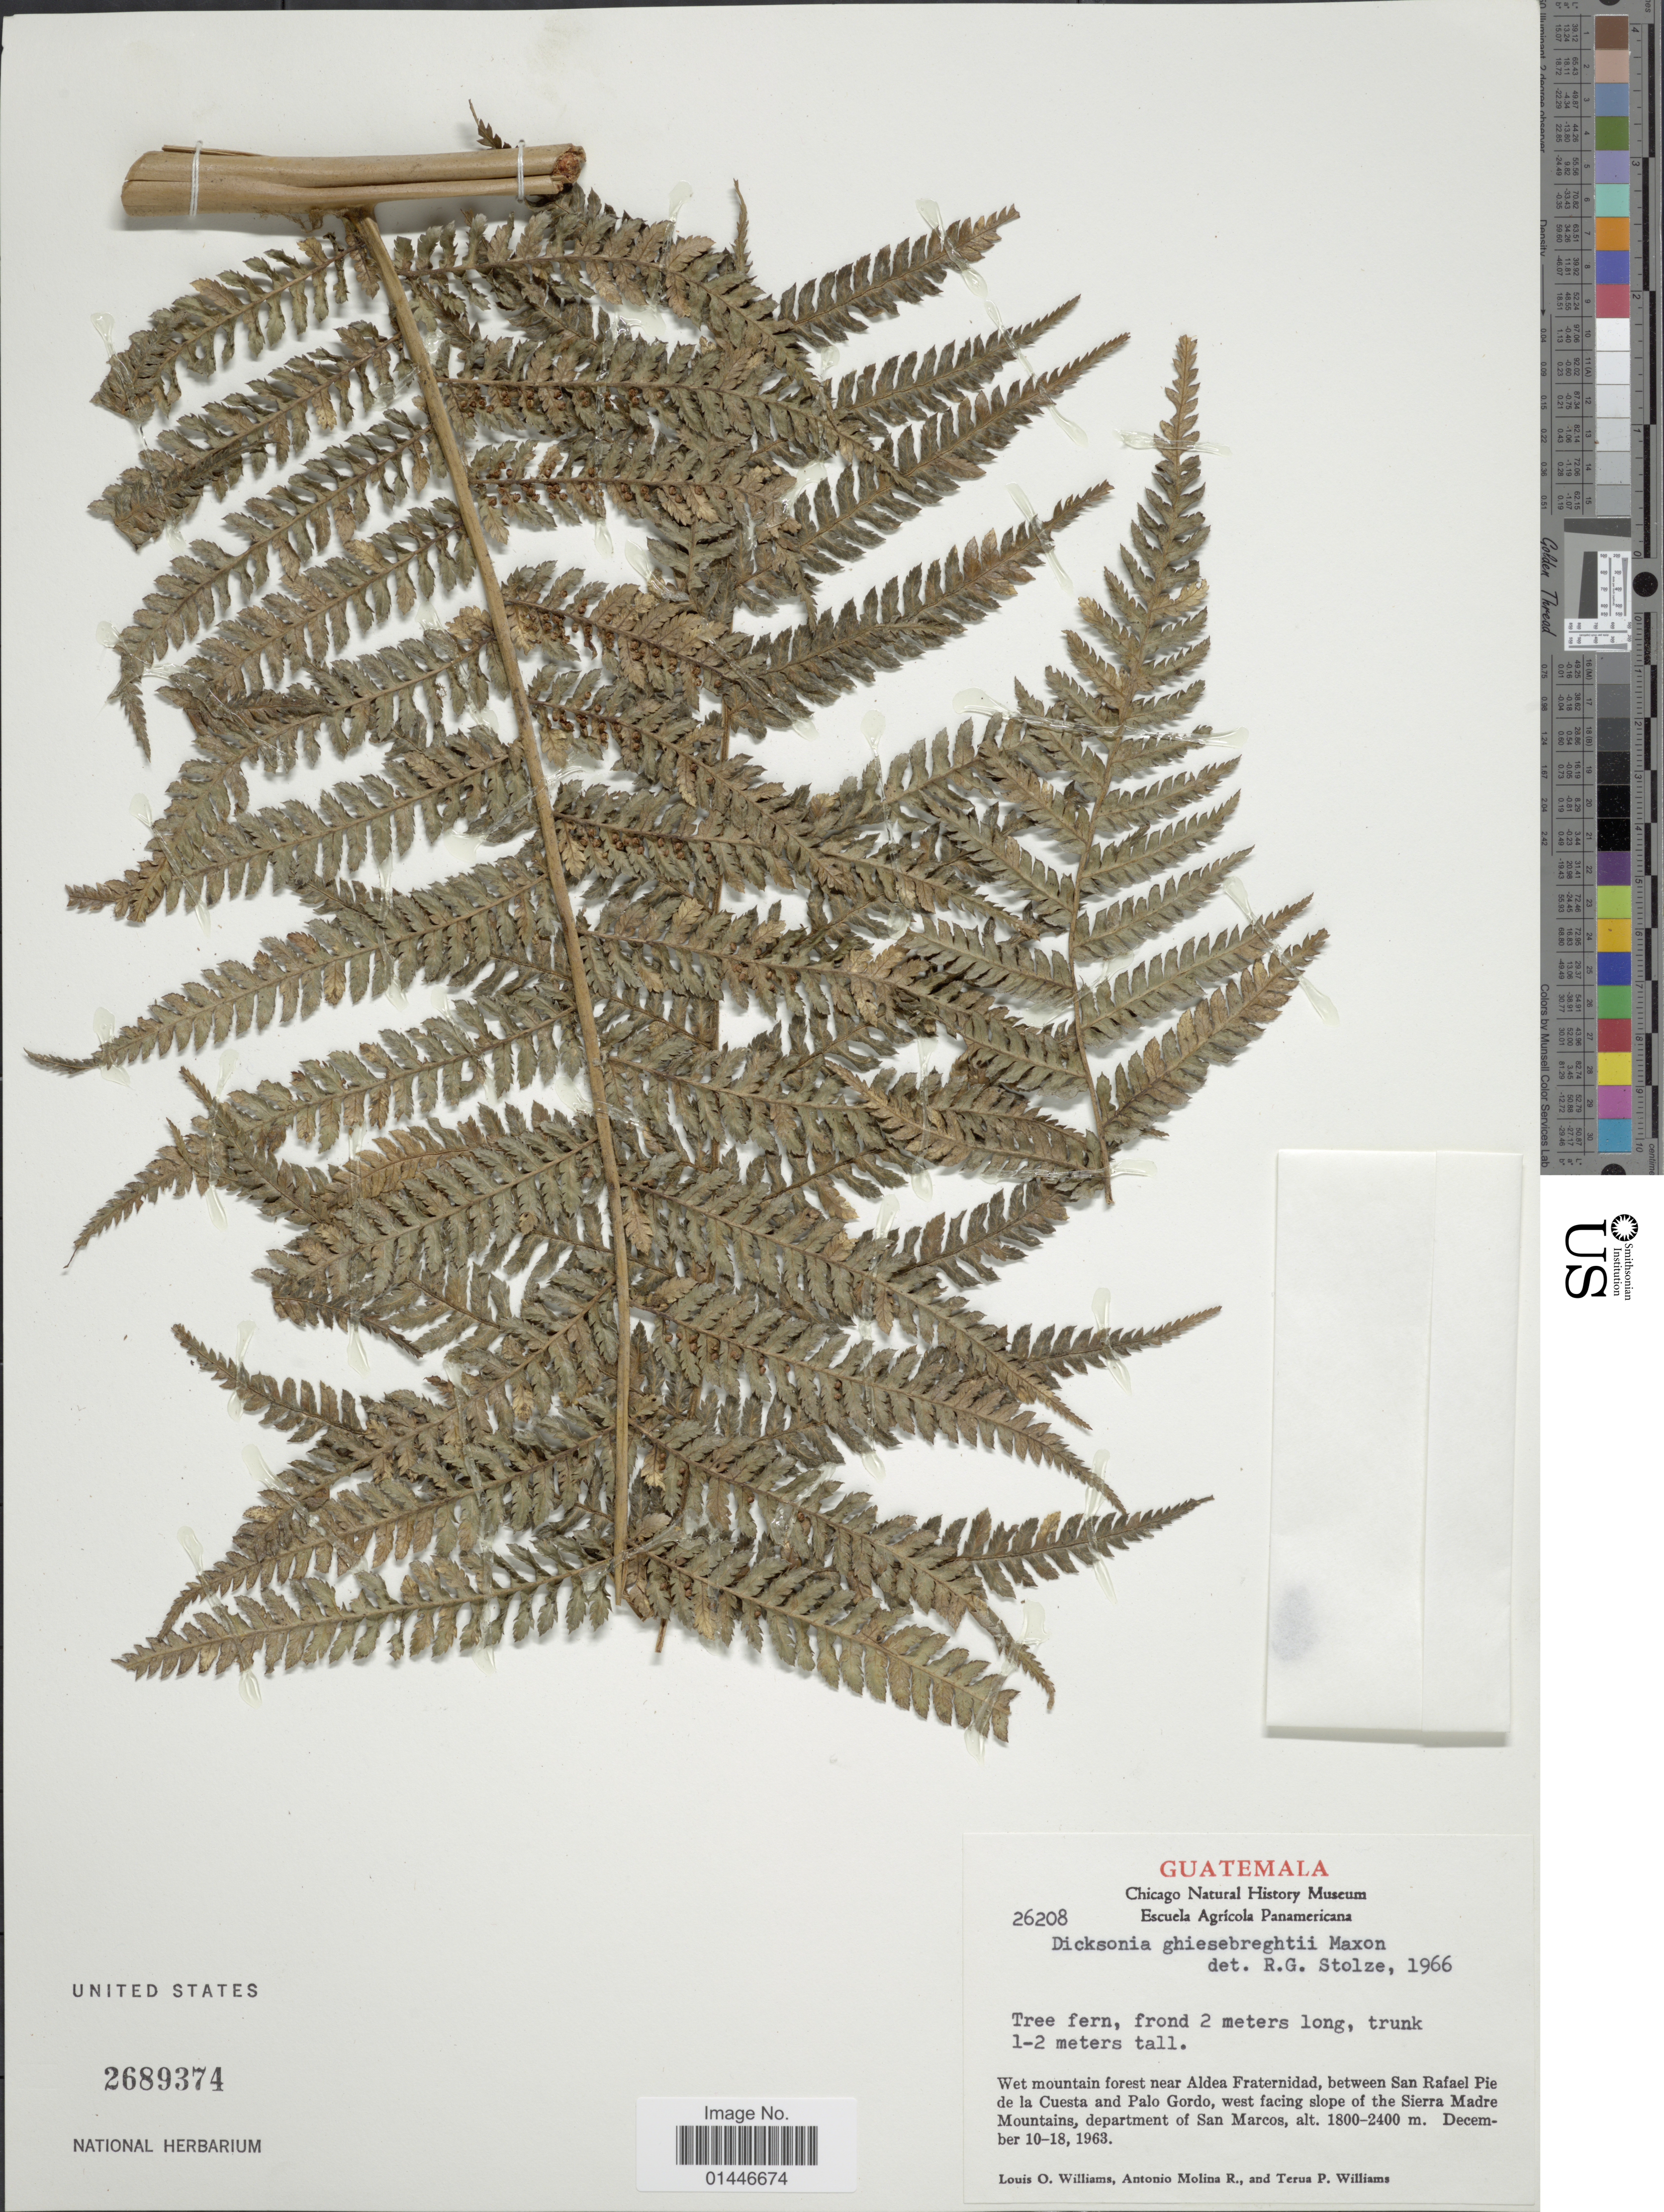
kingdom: Plantae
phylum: Tracheophyta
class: Polypodiopsida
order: Cyatheales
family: Dicksoniaceae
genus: Dicksonia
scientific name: Dicksonia gigantea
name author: H. Karst.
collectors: L. O. Williams, A. Molina R. & T. P. Williams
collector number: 26208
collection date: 1963-12-10/1963-12-18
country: Guatemala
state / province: San Marcos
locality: Wet mountain forest near Aldea Fraternidad, between San Rafael Pie de la Cuesta and Palo Gordo, west facing slopes of the Sierra Madre Mountains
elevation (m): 1800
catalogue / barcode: US 2689374